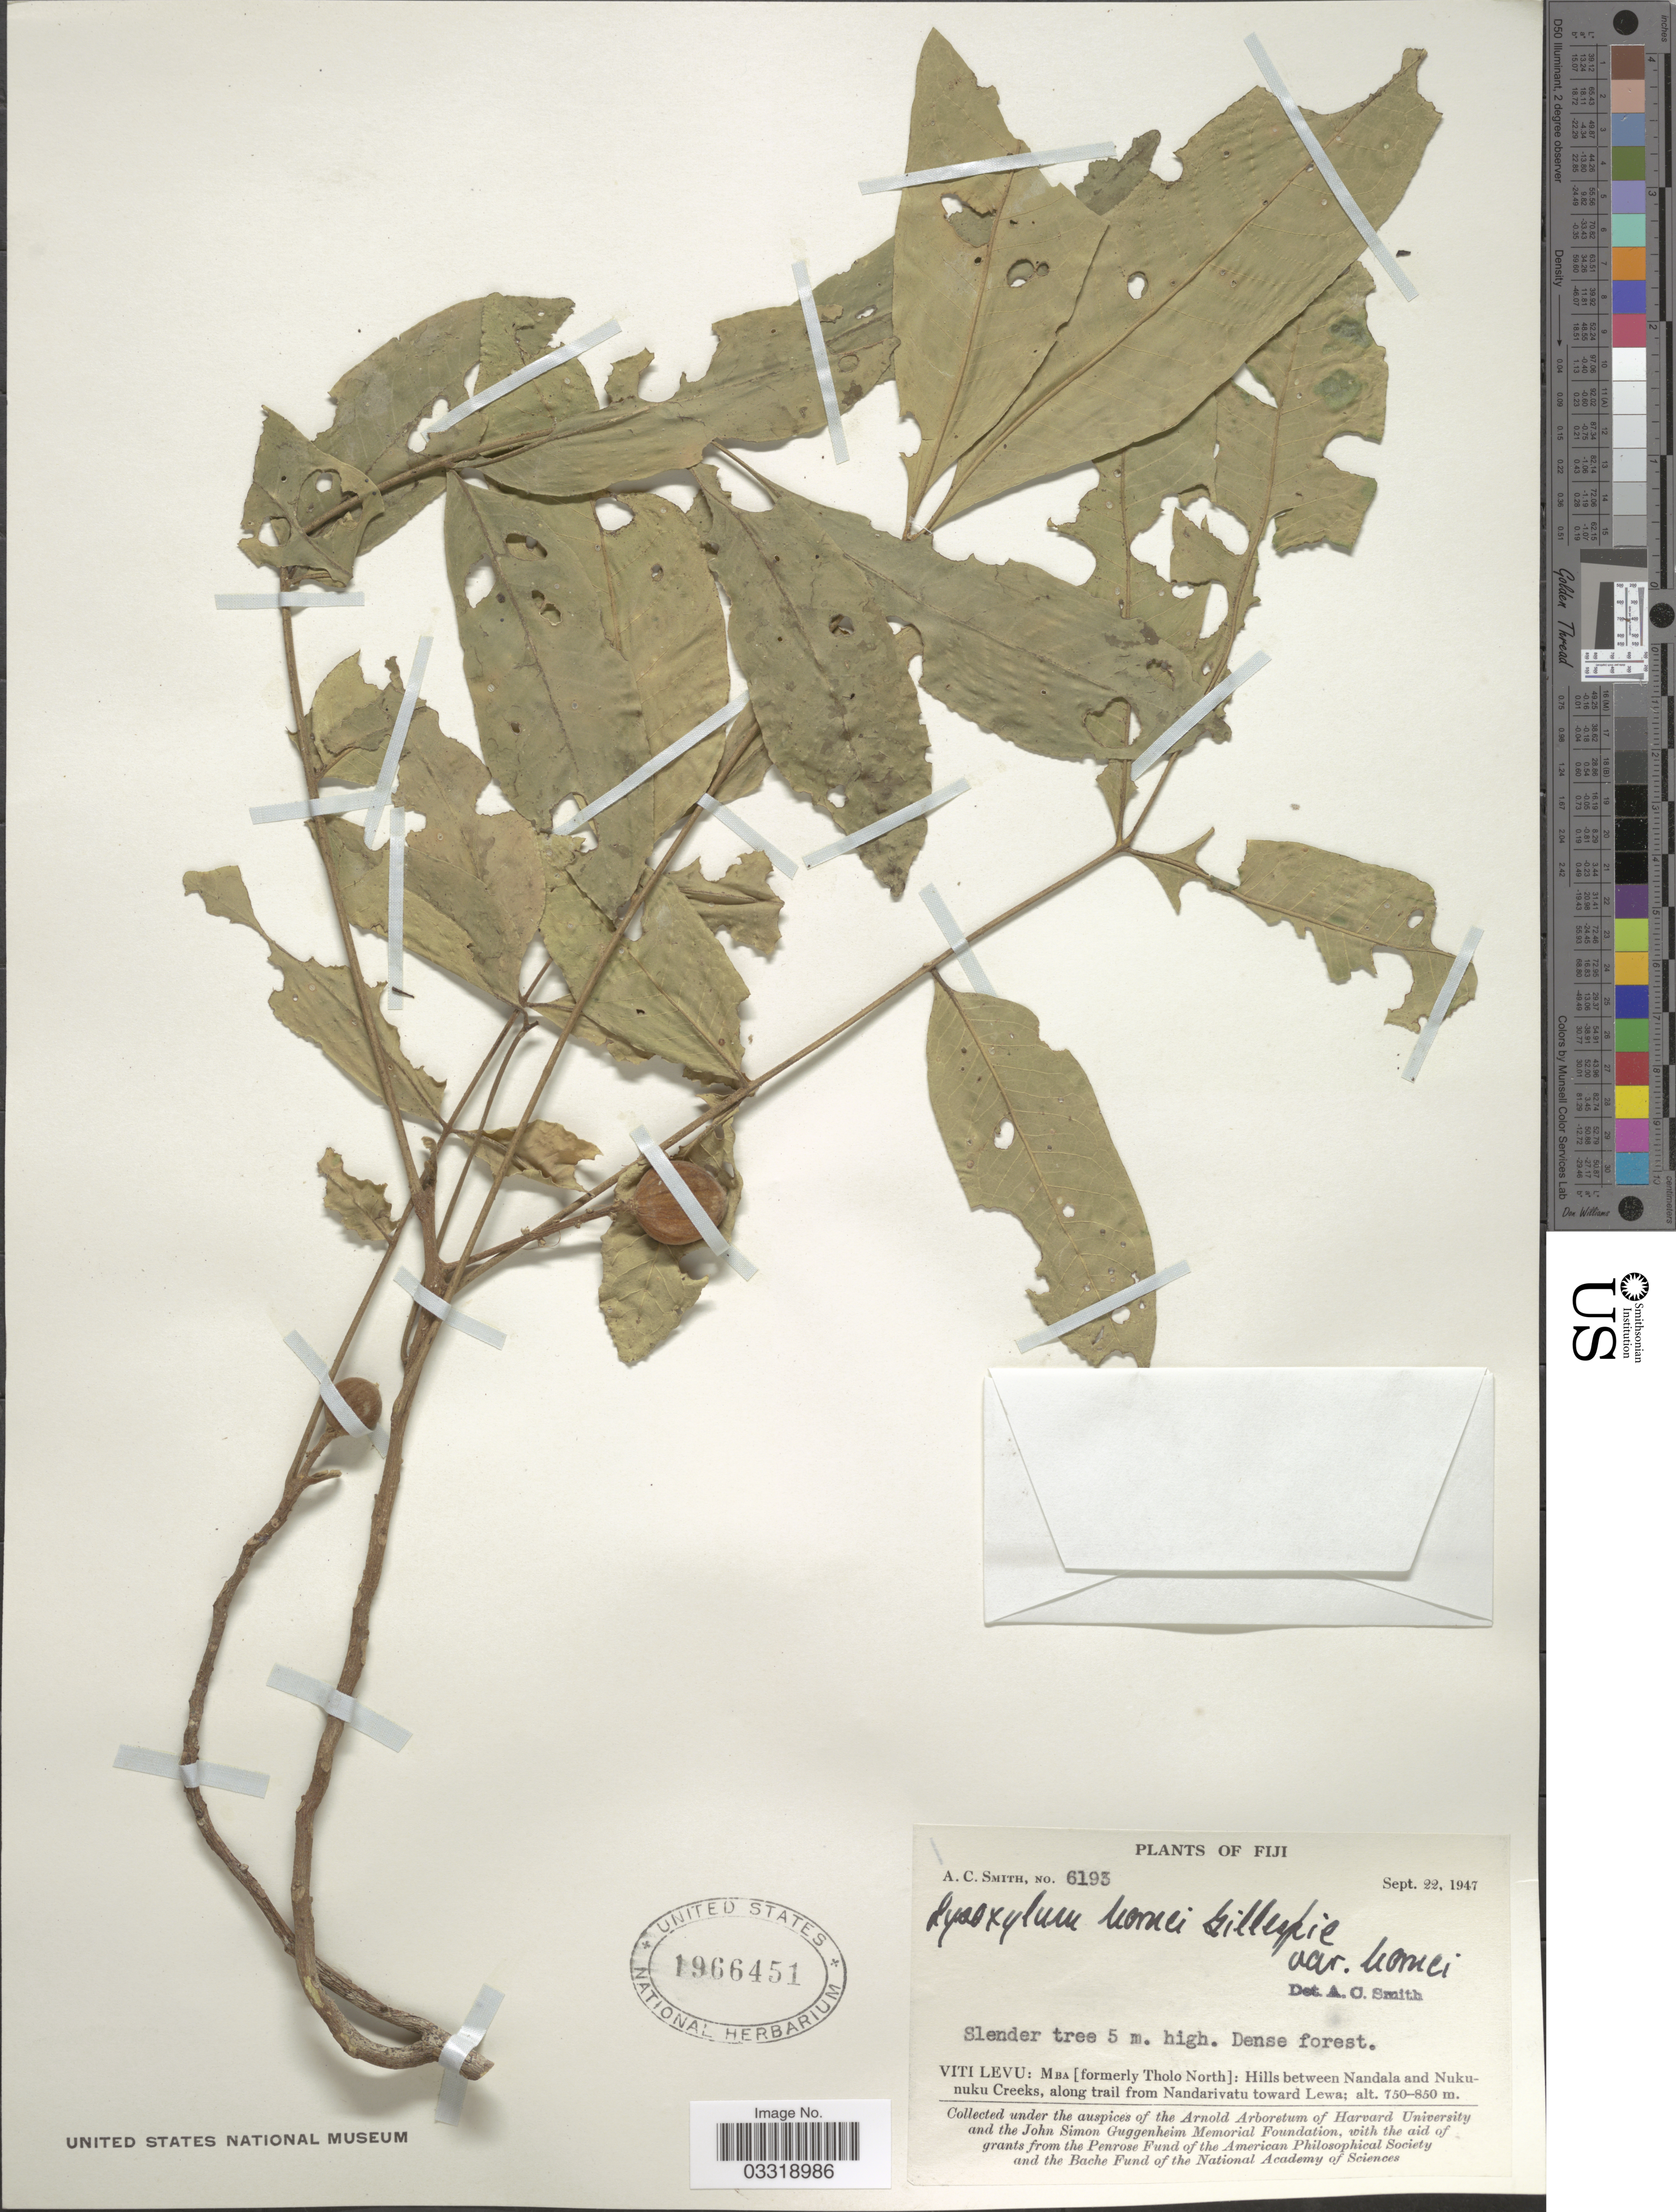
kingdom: Plantae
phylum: Tracheophyta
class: Magnoliopsida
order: Sapindales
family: Meliaceae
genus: Didymocheton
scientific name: Didymocheton hornei var. hornei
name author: (Gillespie) Harms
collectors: A. C. Smith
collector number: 6193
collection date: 1947-09-22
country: Fiji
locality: Viti Levu: Mba [formerly Tholo North]: Hills between Nandala and Nukunuku Creeks, along trail from Nandarivatu toward Lewa.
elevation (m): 750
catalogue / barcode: US 1966451